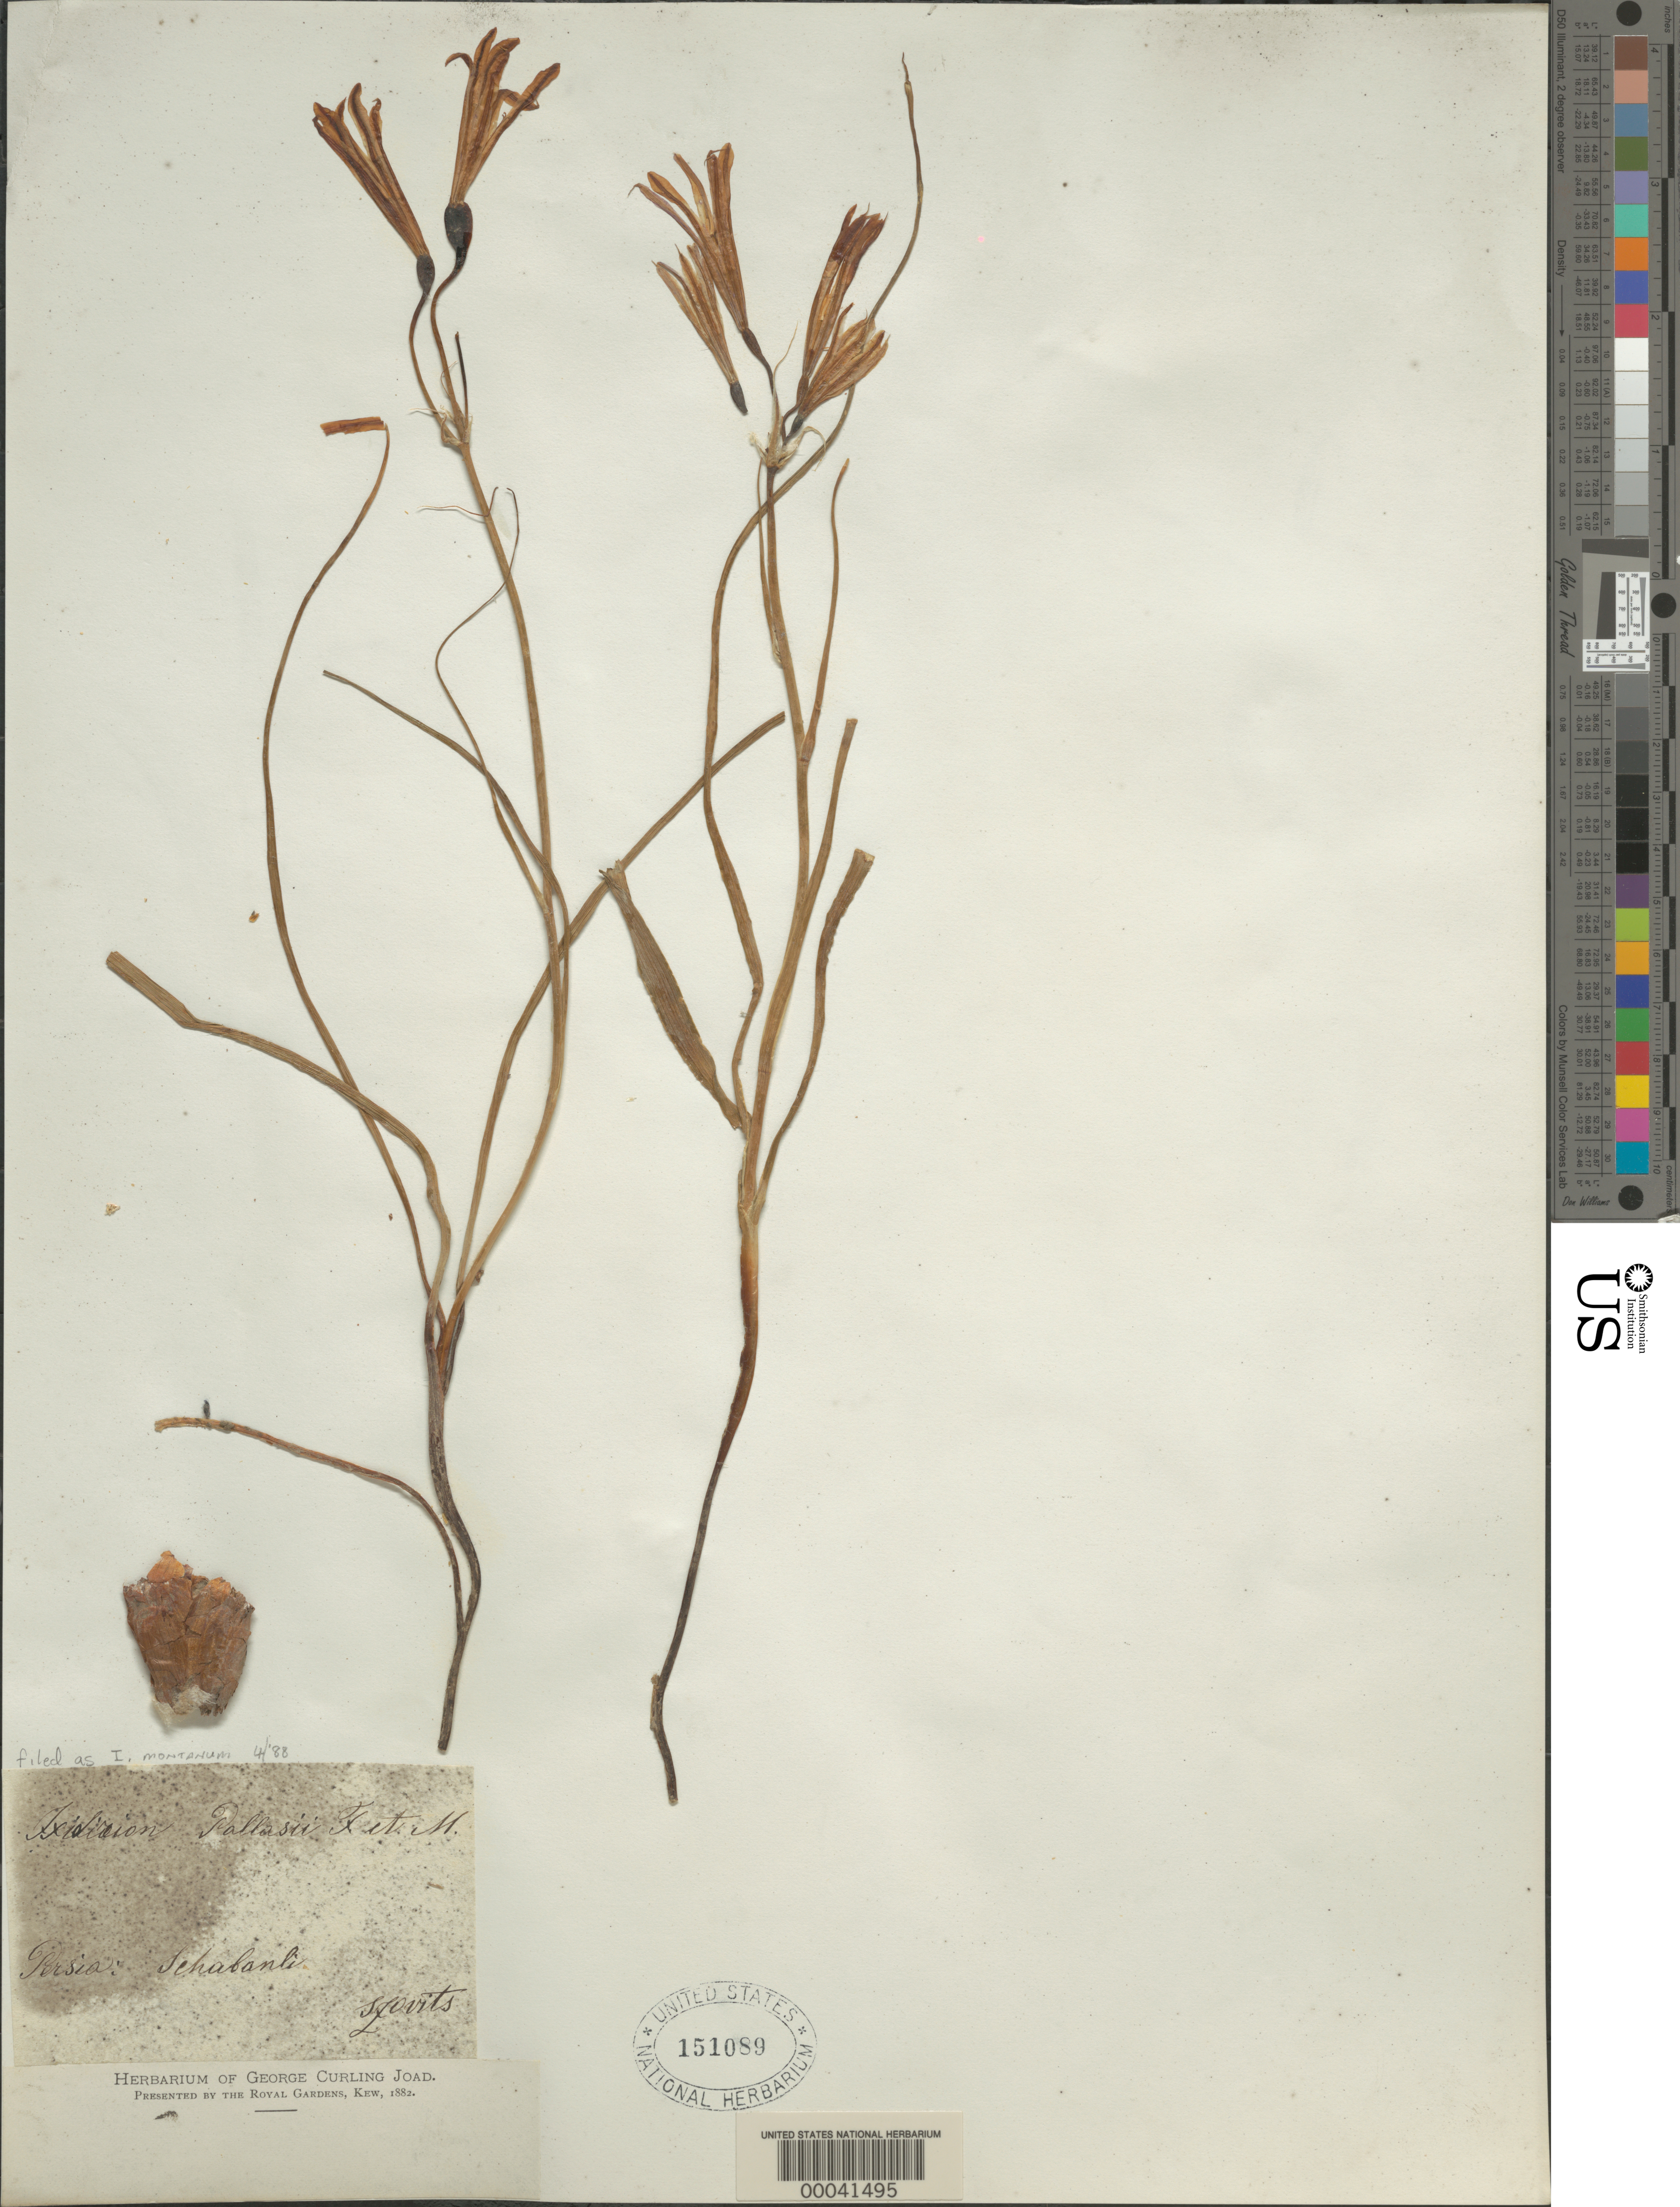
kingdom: Plantae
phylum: Tracheophyta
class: Liliopsida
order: Asparagales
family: Ixioliriaceae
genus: Ixiolirion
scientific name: Ixiolirion montanum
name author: Herb.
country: Iran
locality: Schabanli. [sha'banlu?]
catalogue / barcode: US 151089